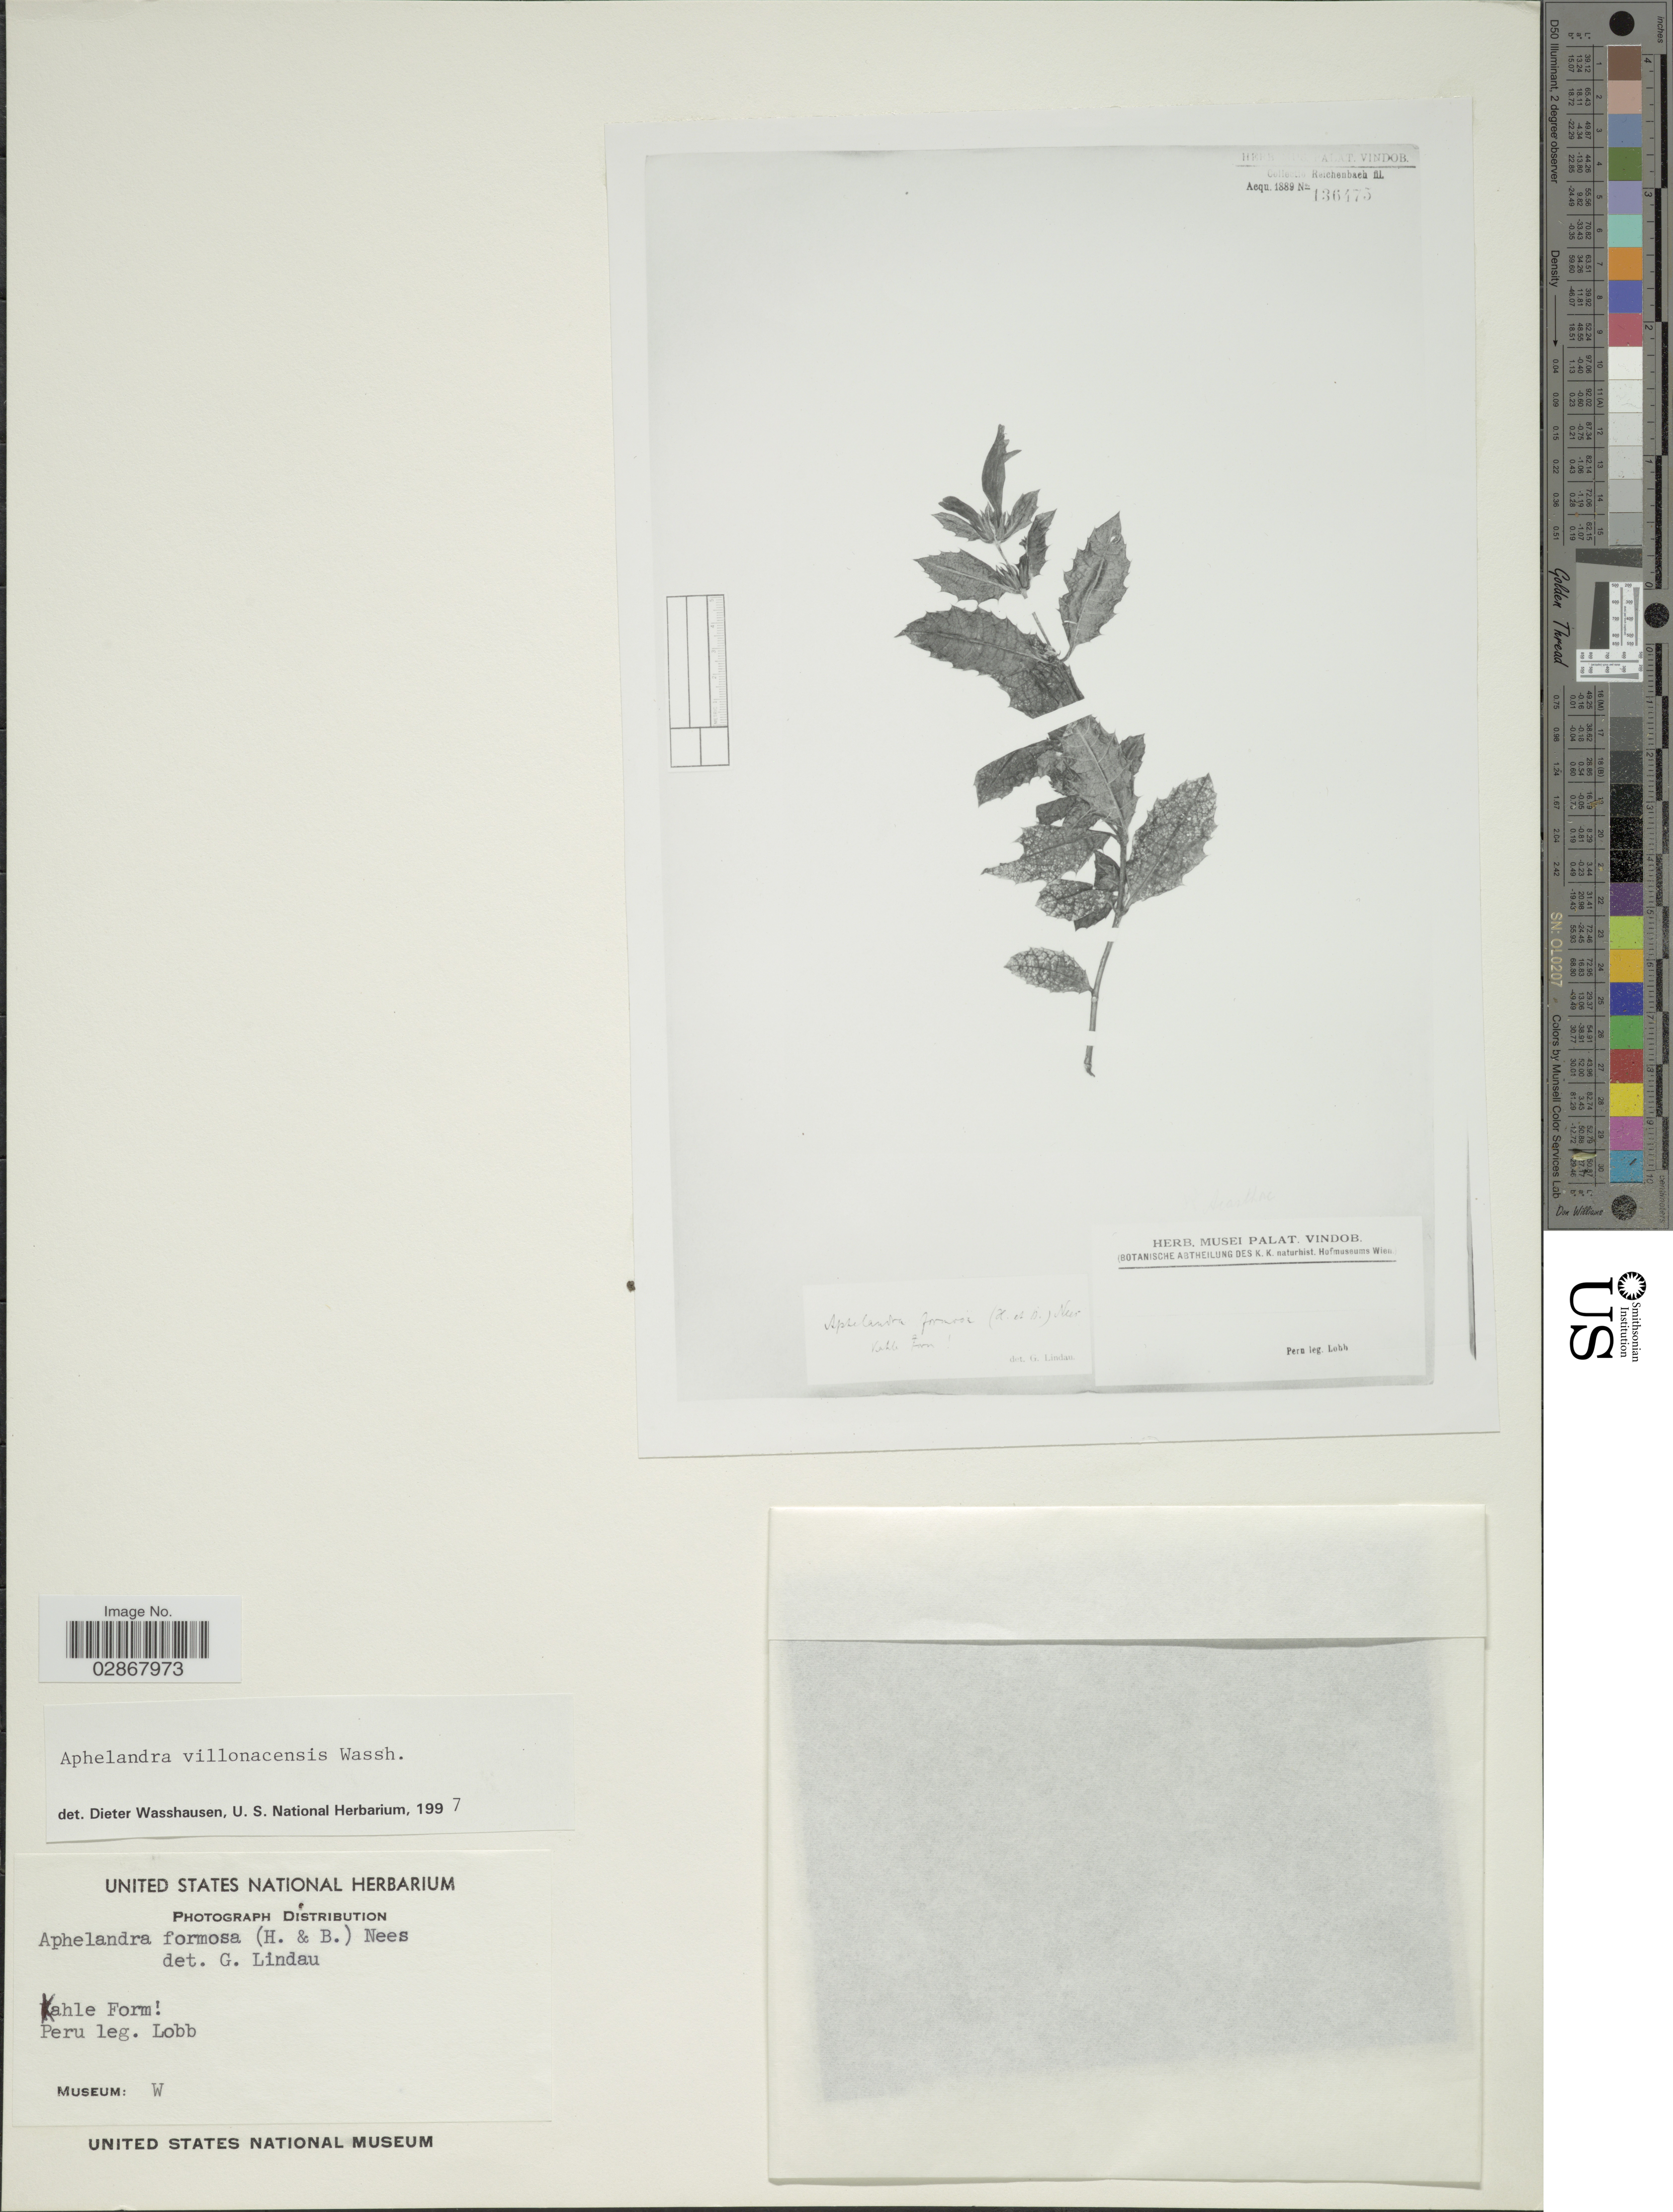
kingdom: Plantae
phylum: Tracheophyta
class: Magnoliopsida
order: Lamiales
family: Acanthaceae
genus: Aphelandra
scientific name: Aphelandra villonacensis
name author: Wassh.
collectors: Lobb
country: Peru